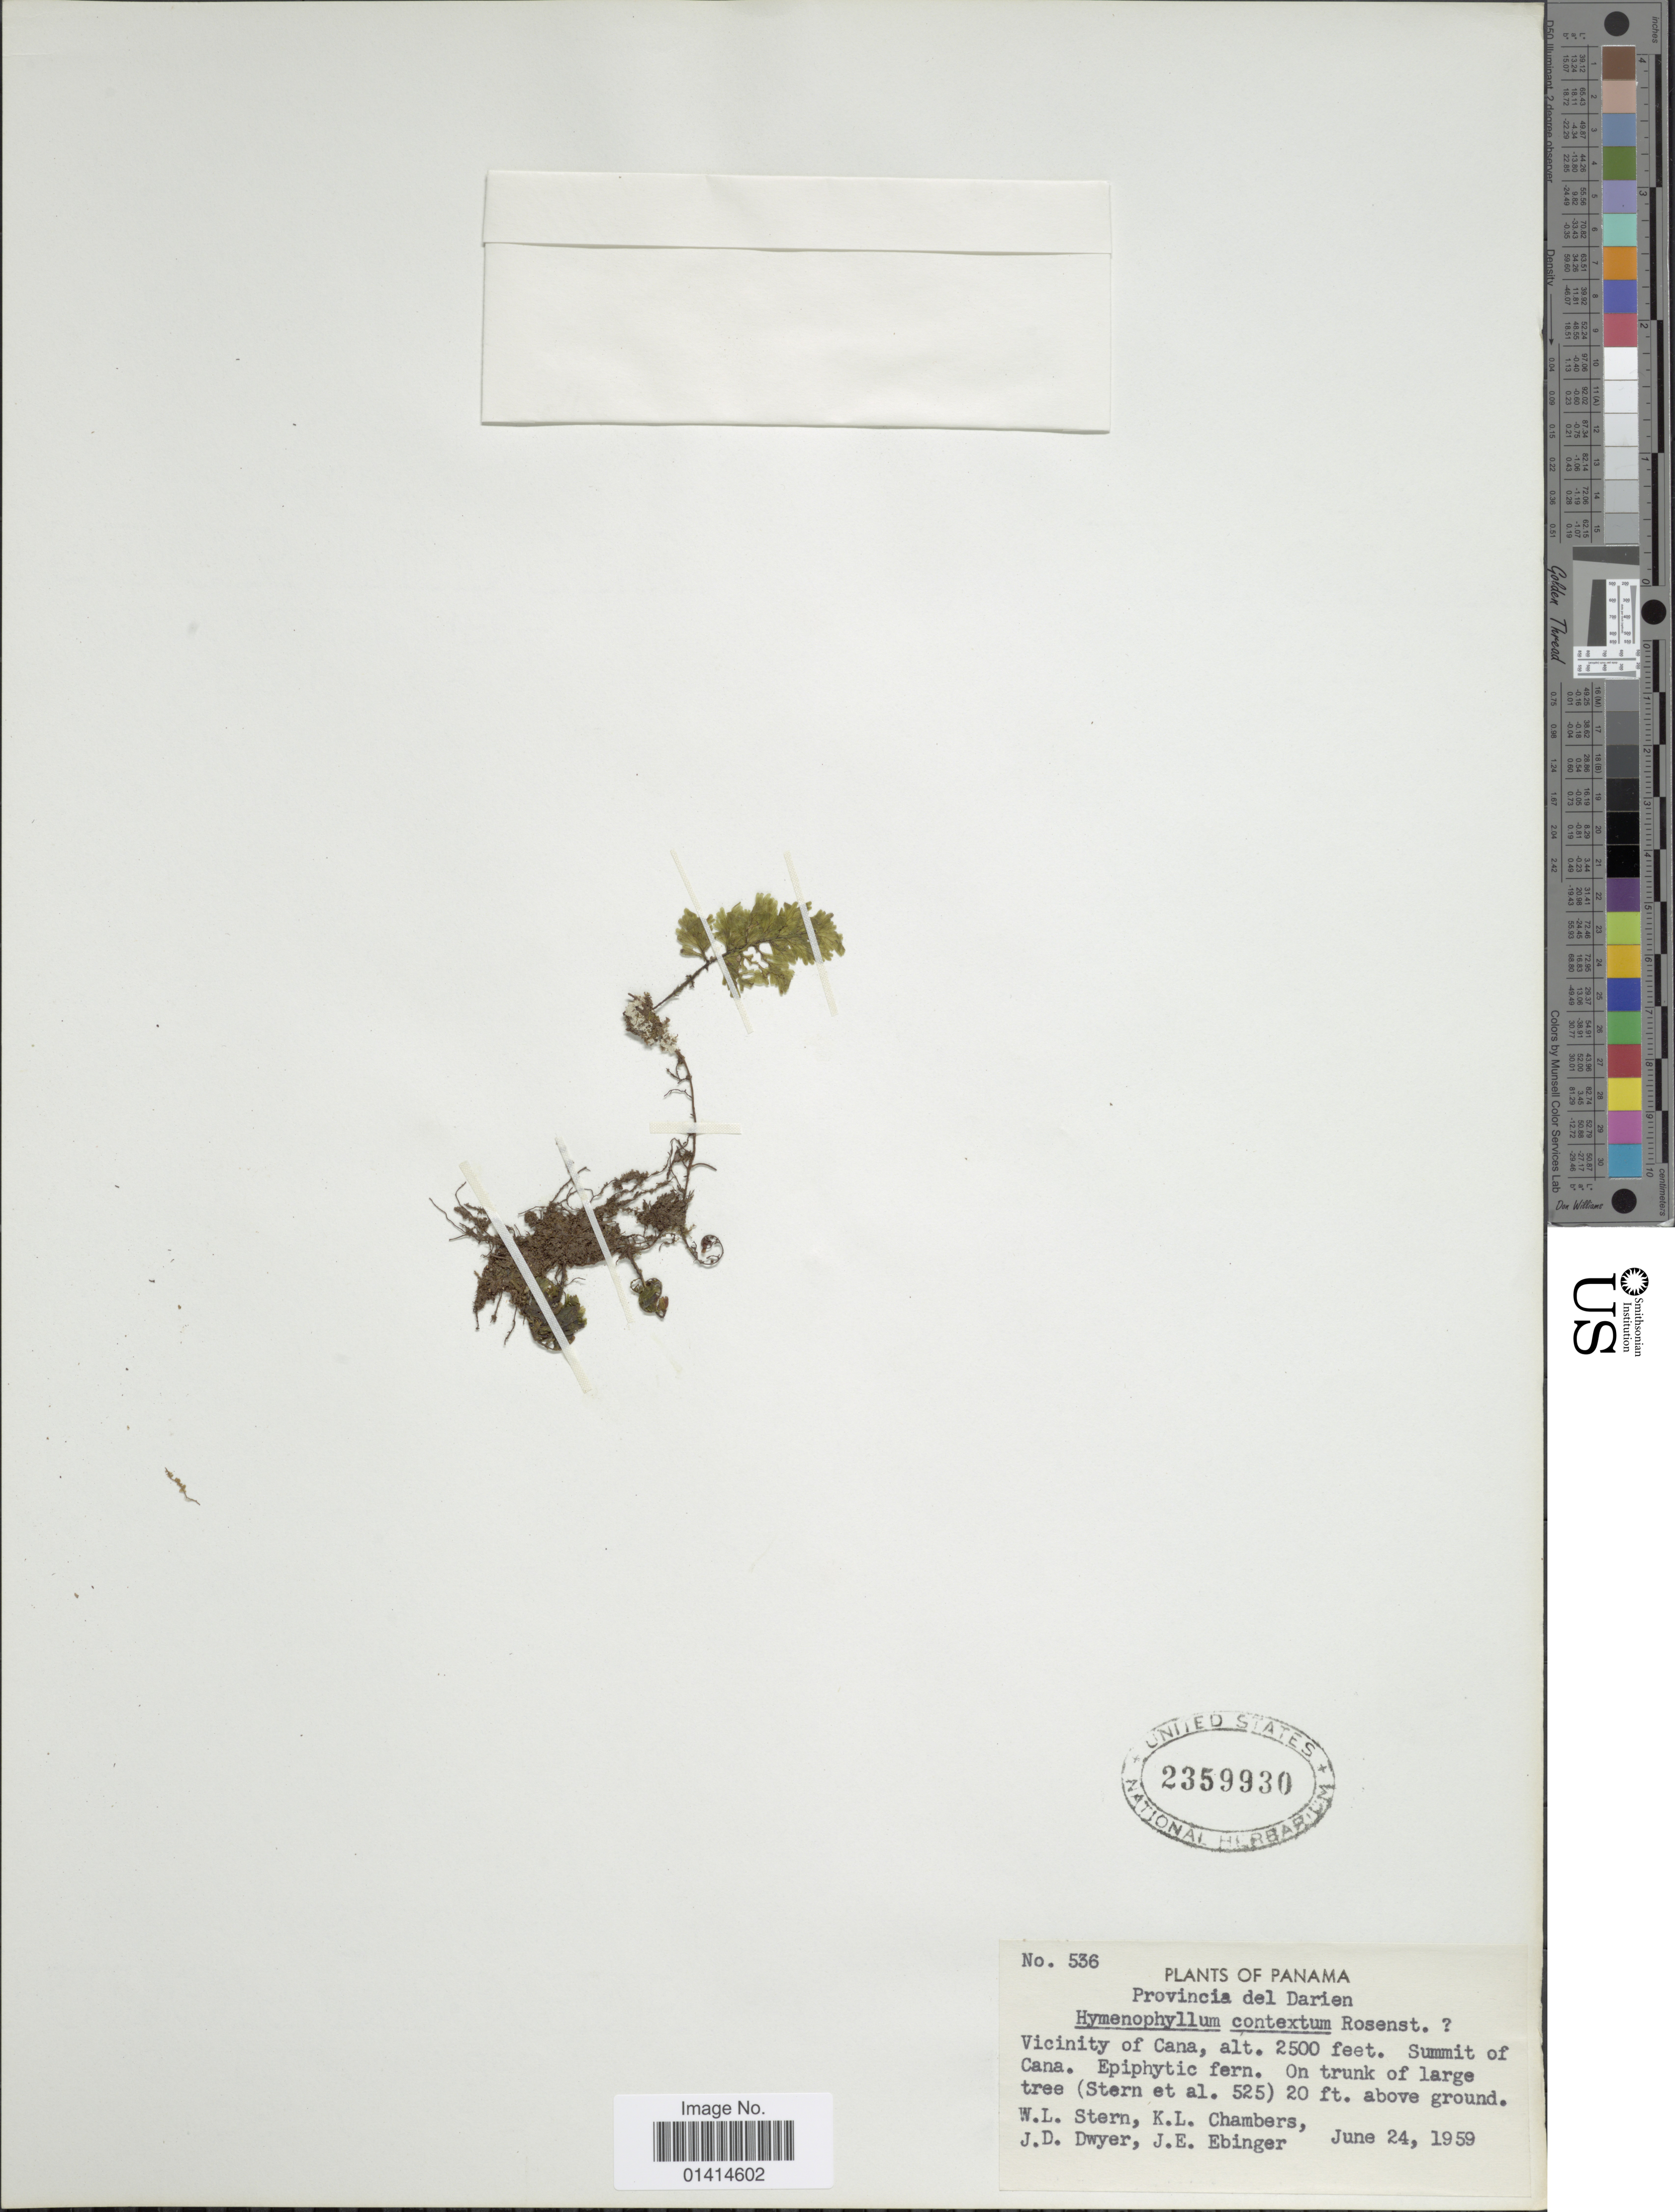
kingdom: Plantae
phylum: Tracheophyta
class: Polypodiopsida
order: Hymenophyllales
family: Hymenophyllaceae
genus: Hymenophyllum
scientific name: Hymenophyllum polyanthos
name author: (Sw.) Sw.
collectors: W. L. Stern, K. Chambers, J. D. Dwyer & J. Ebinger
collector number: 536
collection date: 1959-06-24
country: Panama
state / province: Darién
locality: Vicinity of Cana, Summit of Cana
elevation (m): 762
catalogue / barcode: US 2359930